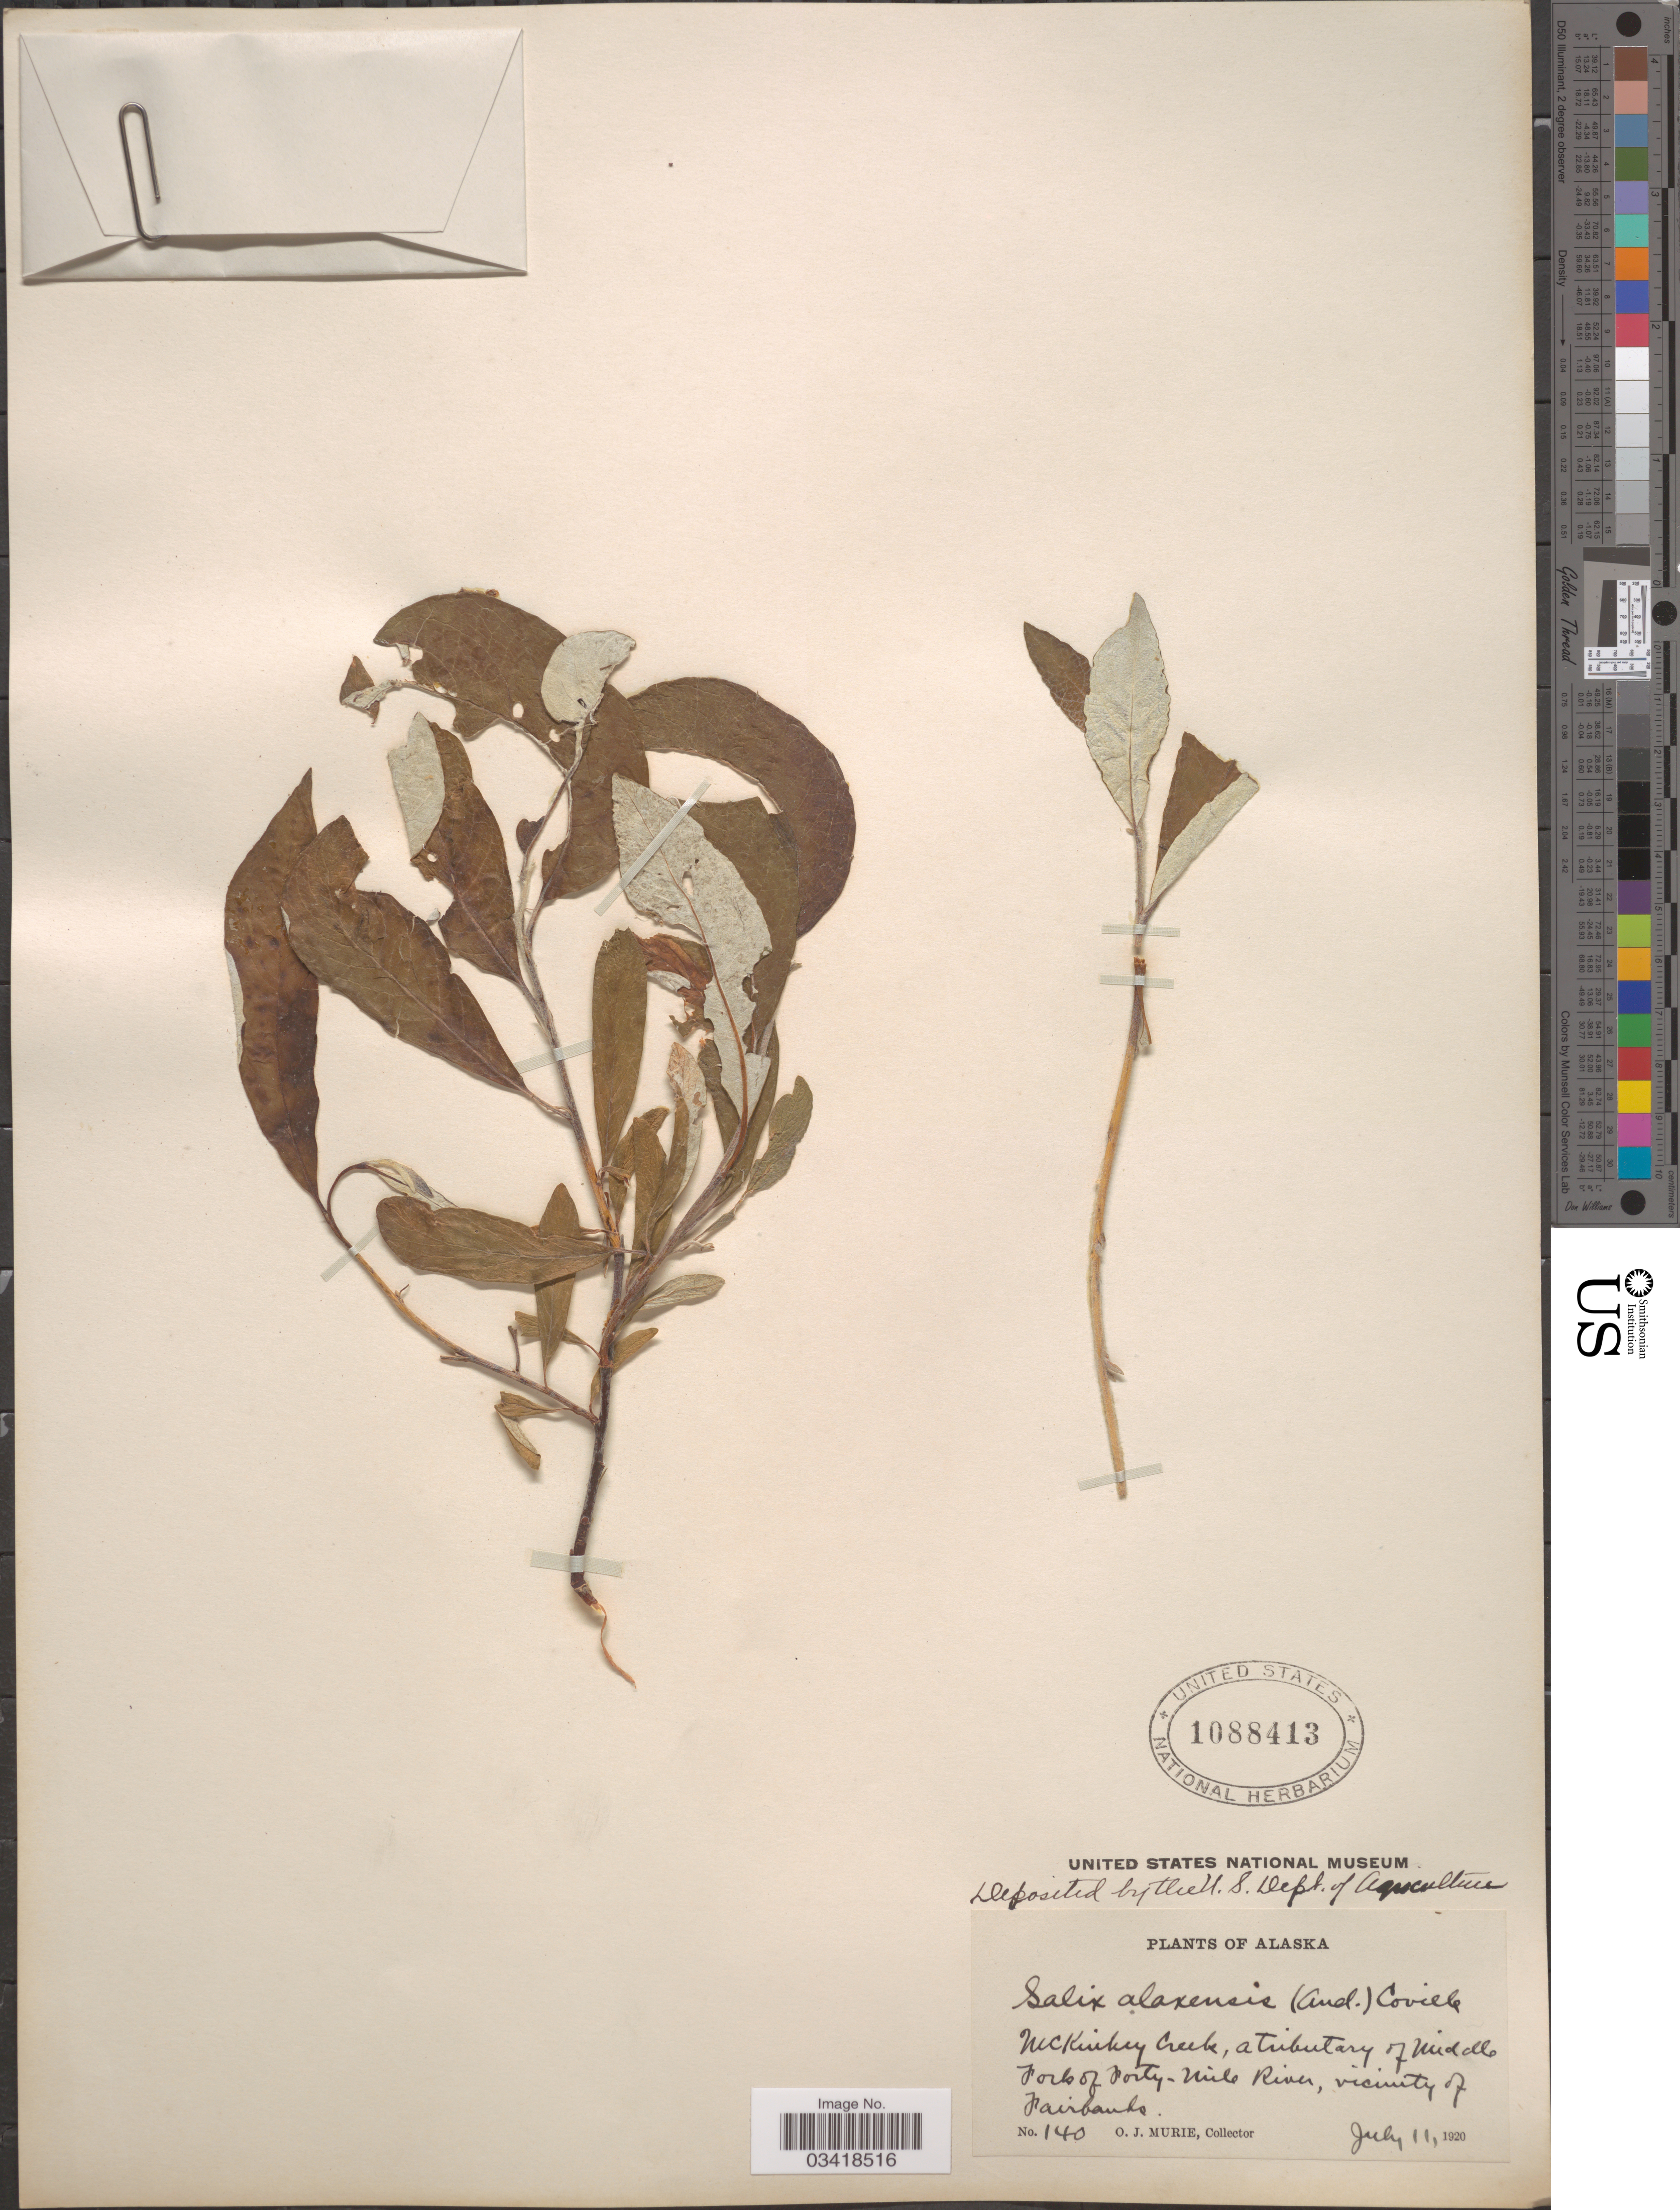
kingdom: Plantae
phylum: Tracheophyta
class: Magnoliopsida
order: Malpighiales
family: Salicaceae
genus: Salix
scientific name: Salix alaxensis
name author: (Andersson) Coville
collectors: O. Murie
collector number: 140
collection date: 1920-07-11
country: United States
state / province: Alaska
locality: McKinkey Creek, a tributary of Middle Fork of Forty-Mile River, vicinity of Fairbanks.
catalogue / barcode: US 1088413